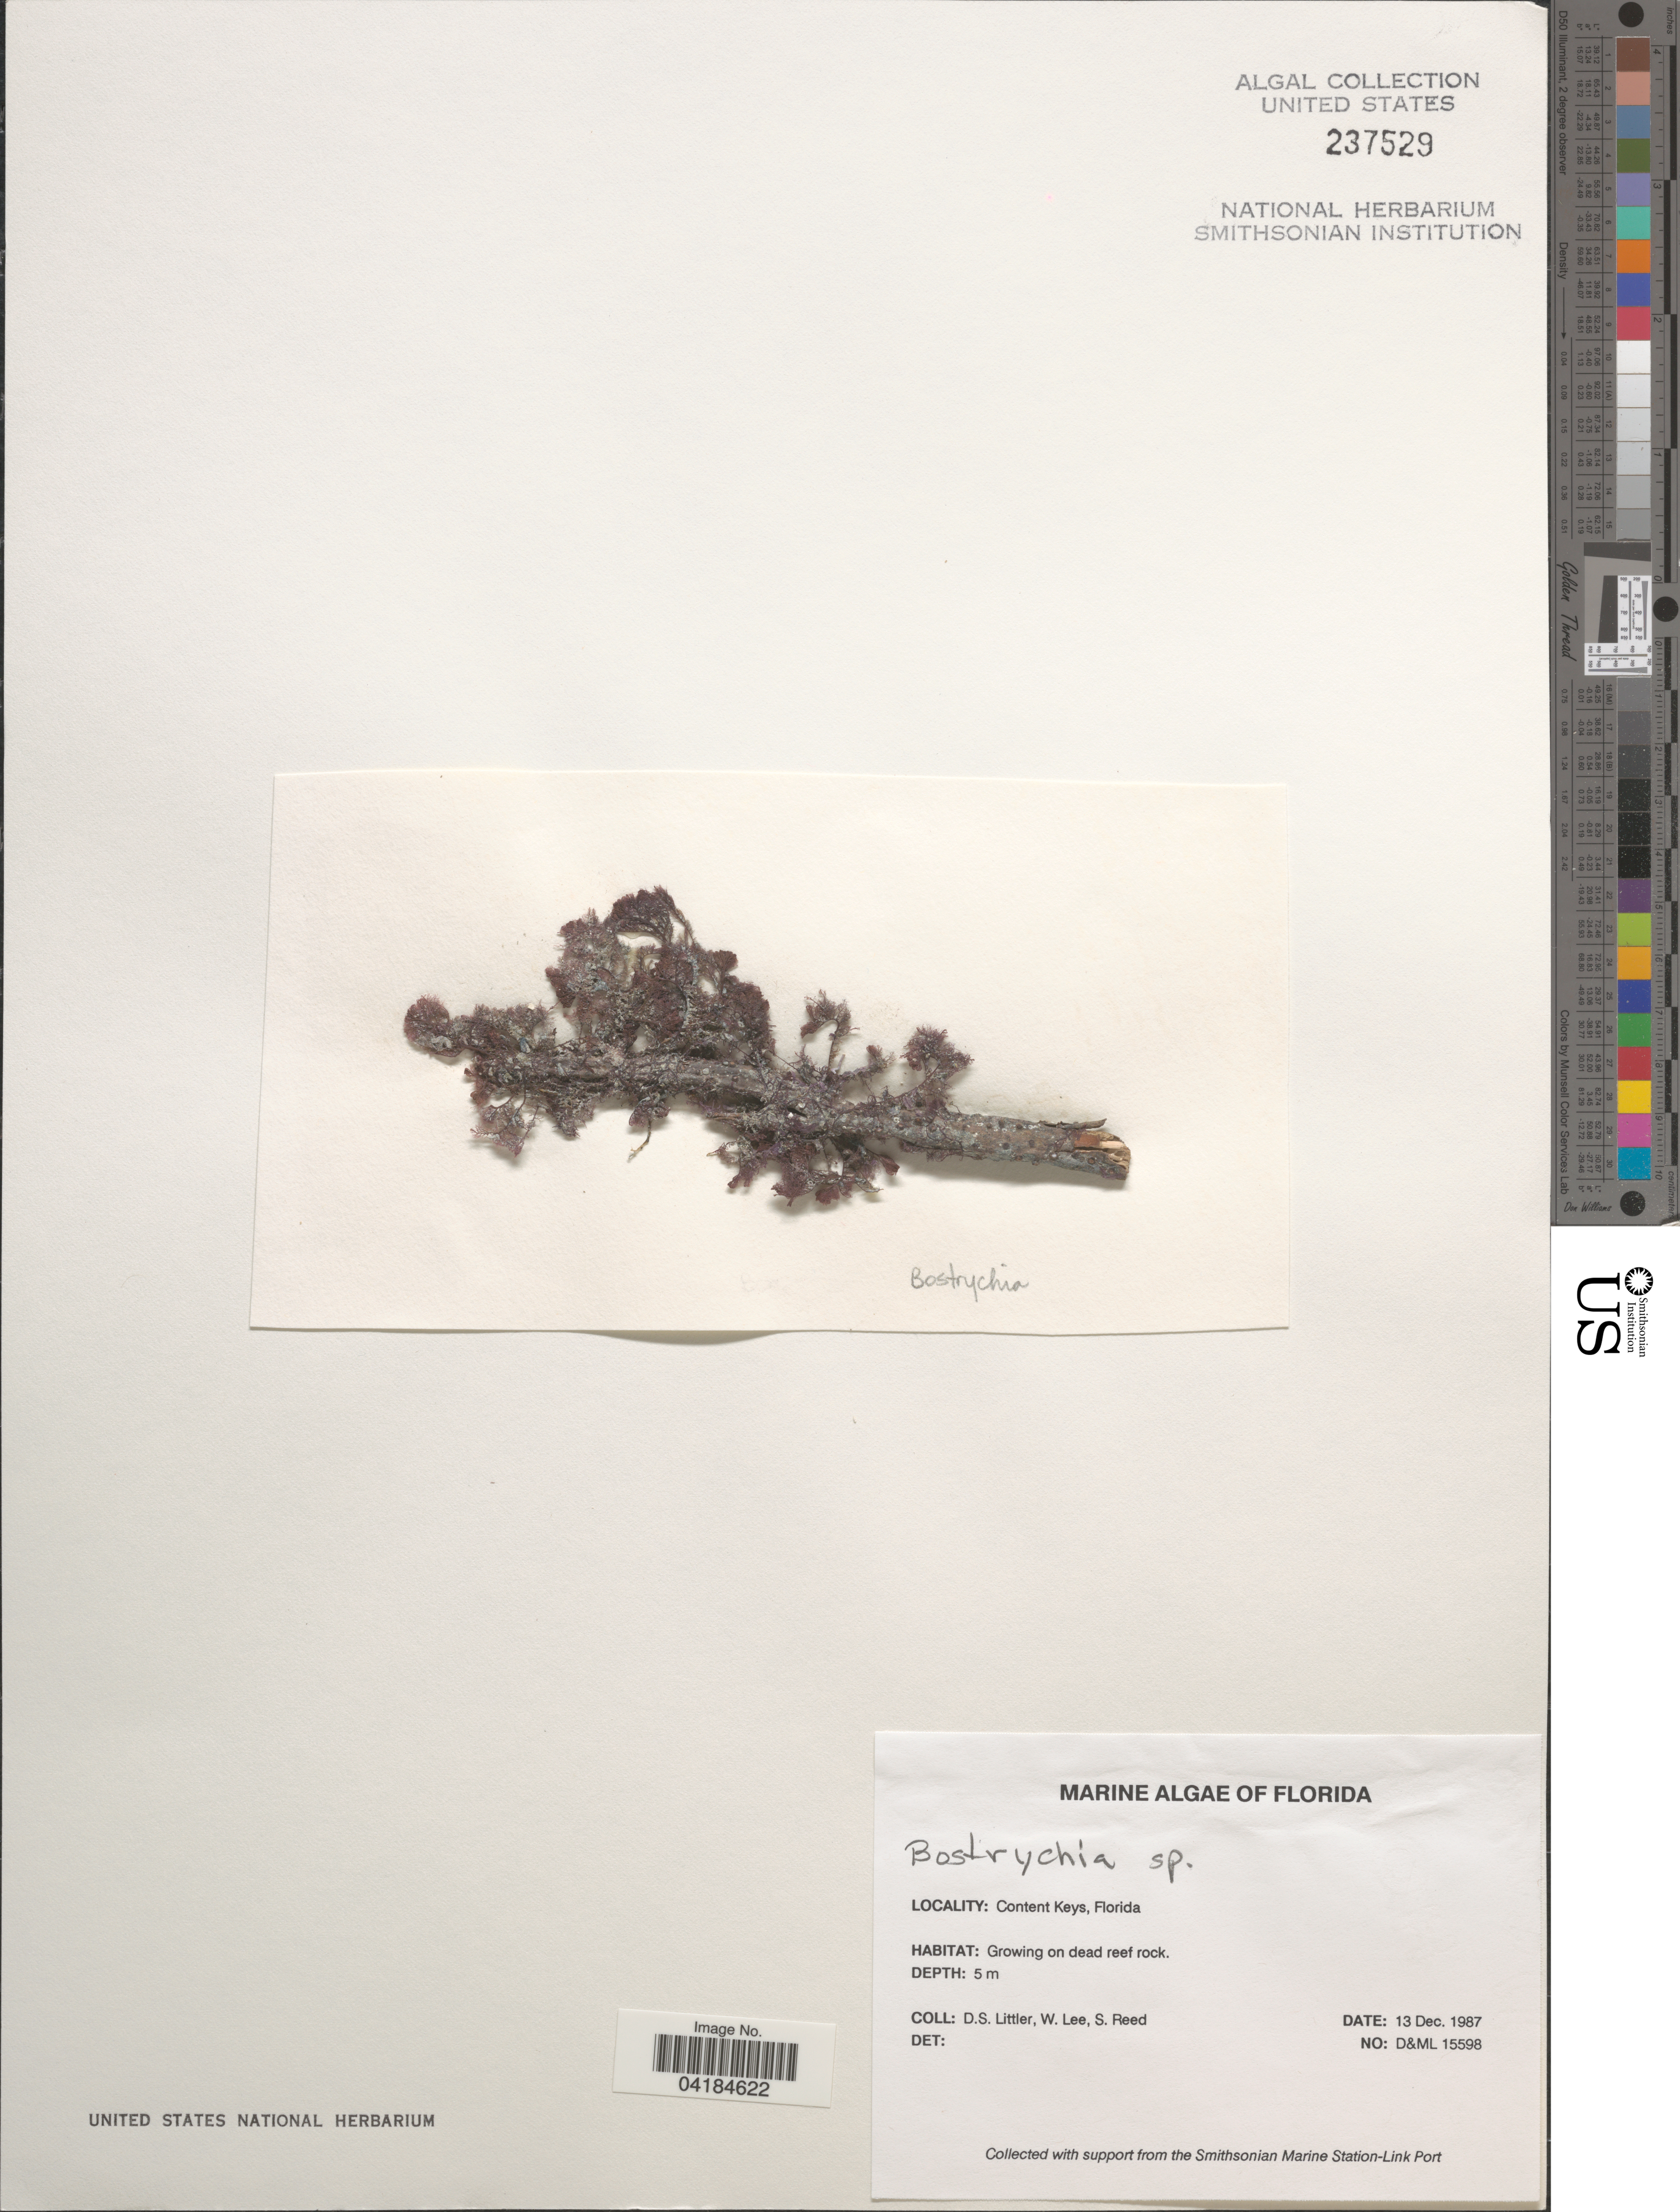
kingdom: Plantae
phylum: Rhodophyta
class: Florideophyceae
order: Ceramiales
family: Rhodomelaceae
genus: Bostrychia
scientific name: Bostrychia sp.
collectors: D. S. Littler, W. Lee & S. Reed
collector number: D&ML15598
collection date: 1987-12-13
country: United States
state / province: Florida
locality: Content Keys.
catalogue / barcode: US 237529